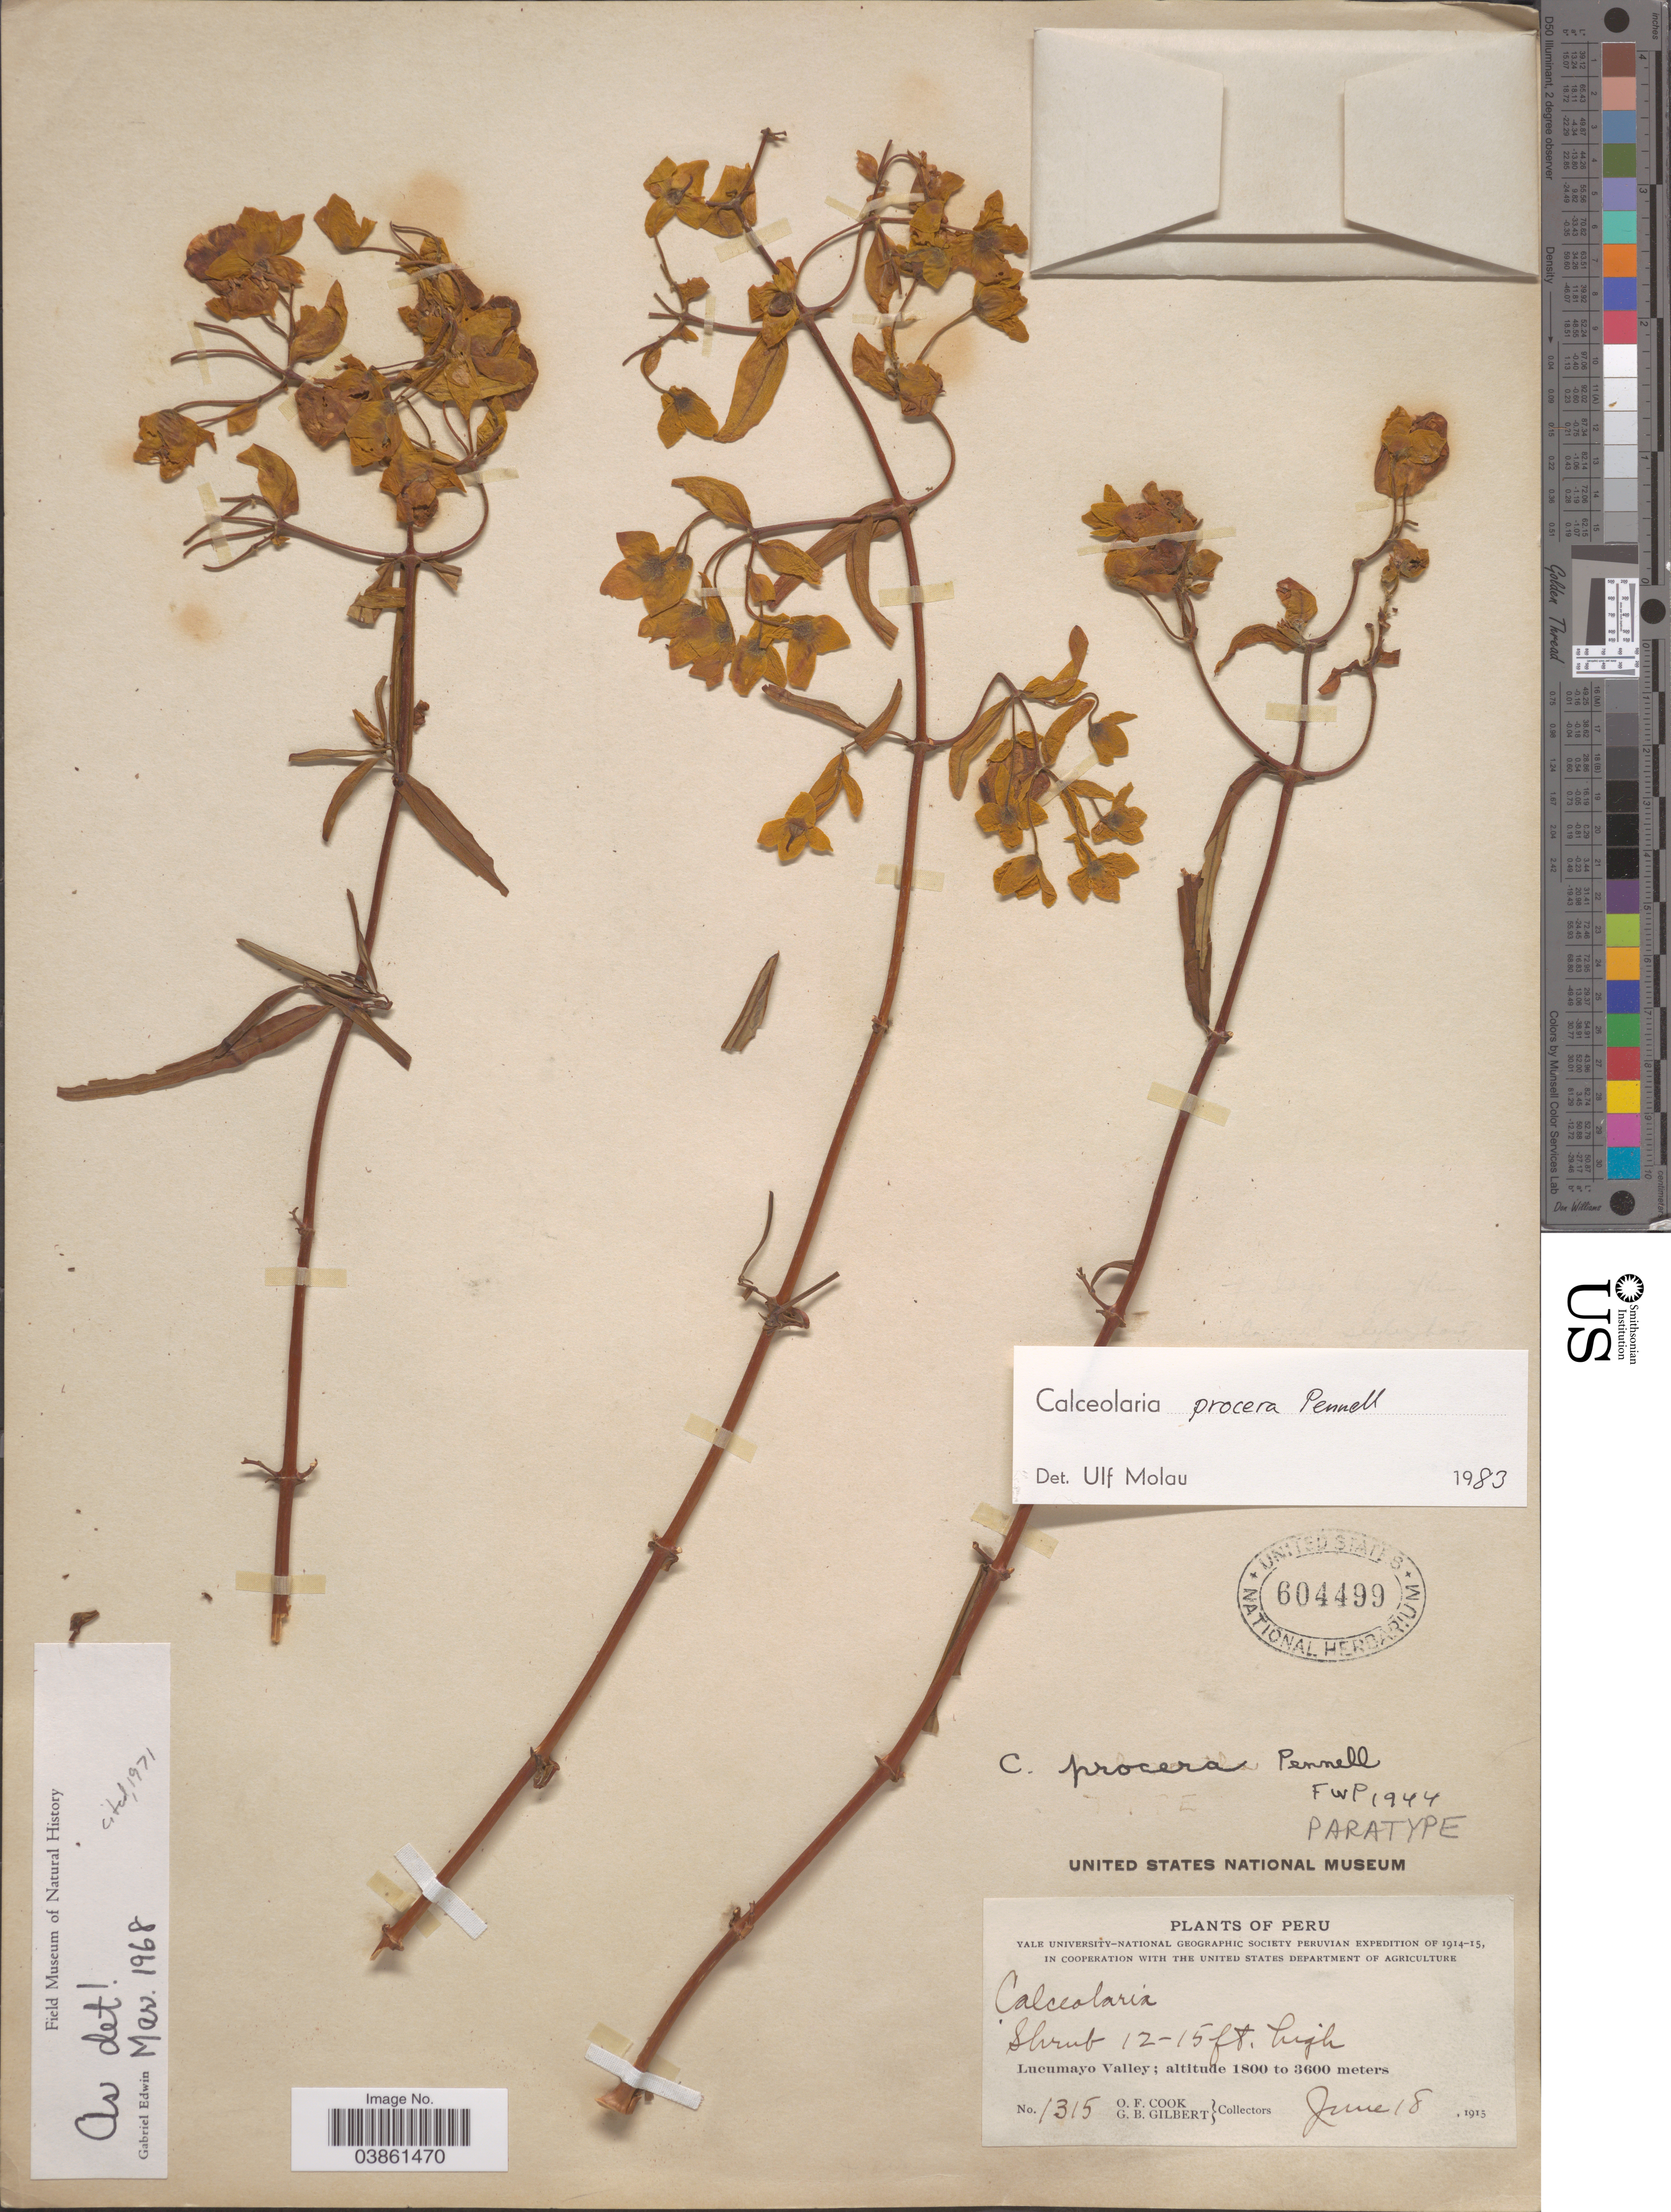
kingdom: Plantae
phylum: Tracheophyta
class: Magnoliopsida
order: Lamiales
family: Calceolariaceae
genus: Calceolaria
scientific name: Calceolaria procera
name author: Pennell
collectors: O. F. Cook & G. B. Gilbert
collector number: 1315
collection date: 1915-06-18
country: Peru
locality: Lucumayo Valley.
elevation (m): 1800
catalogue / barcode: US 604499